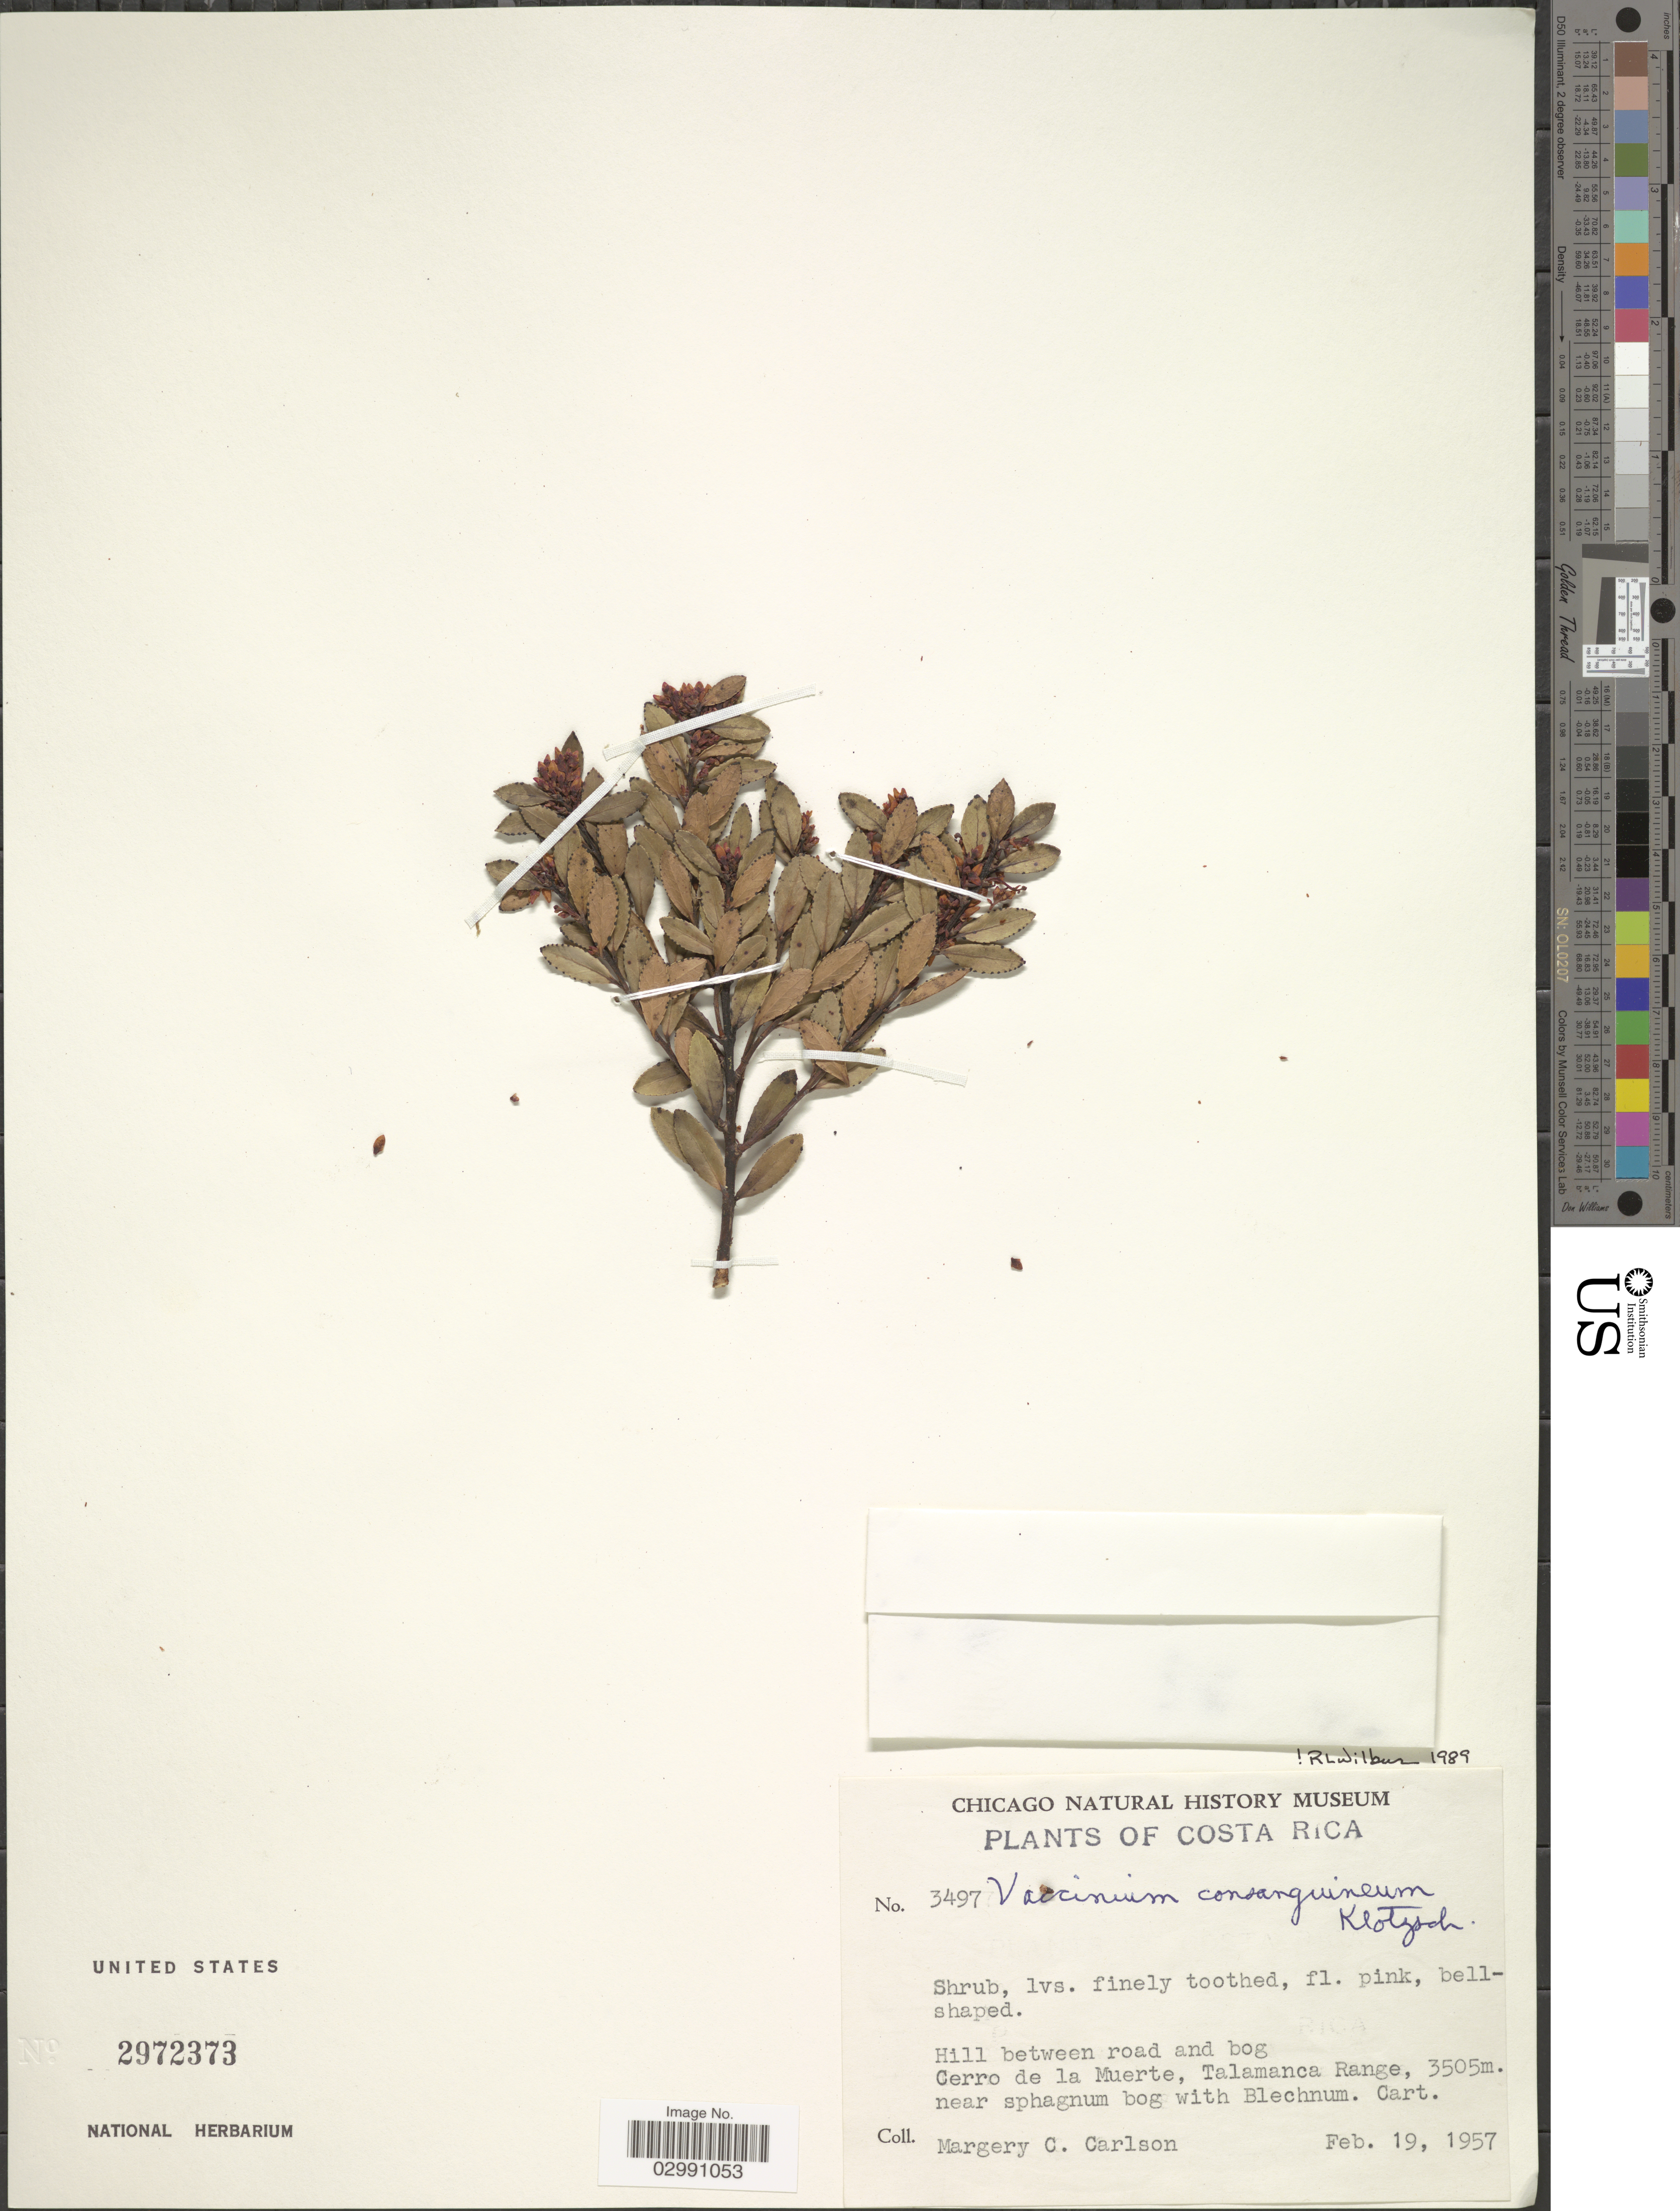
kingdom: Plantae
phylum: Tracheophyta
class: Magnoliopsida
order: Ericales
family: Ericaceae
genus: Vaccinium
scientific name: Vaccinium consanguineum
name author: Klotzsch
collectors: M. C. Carlson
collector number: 3497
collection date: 1957-02-19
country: Costa Rica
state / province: Cartago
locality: Hill between road and bog Cerro de la Muerte, Talamanca Range.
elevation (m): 3505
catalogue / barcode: US 2972373